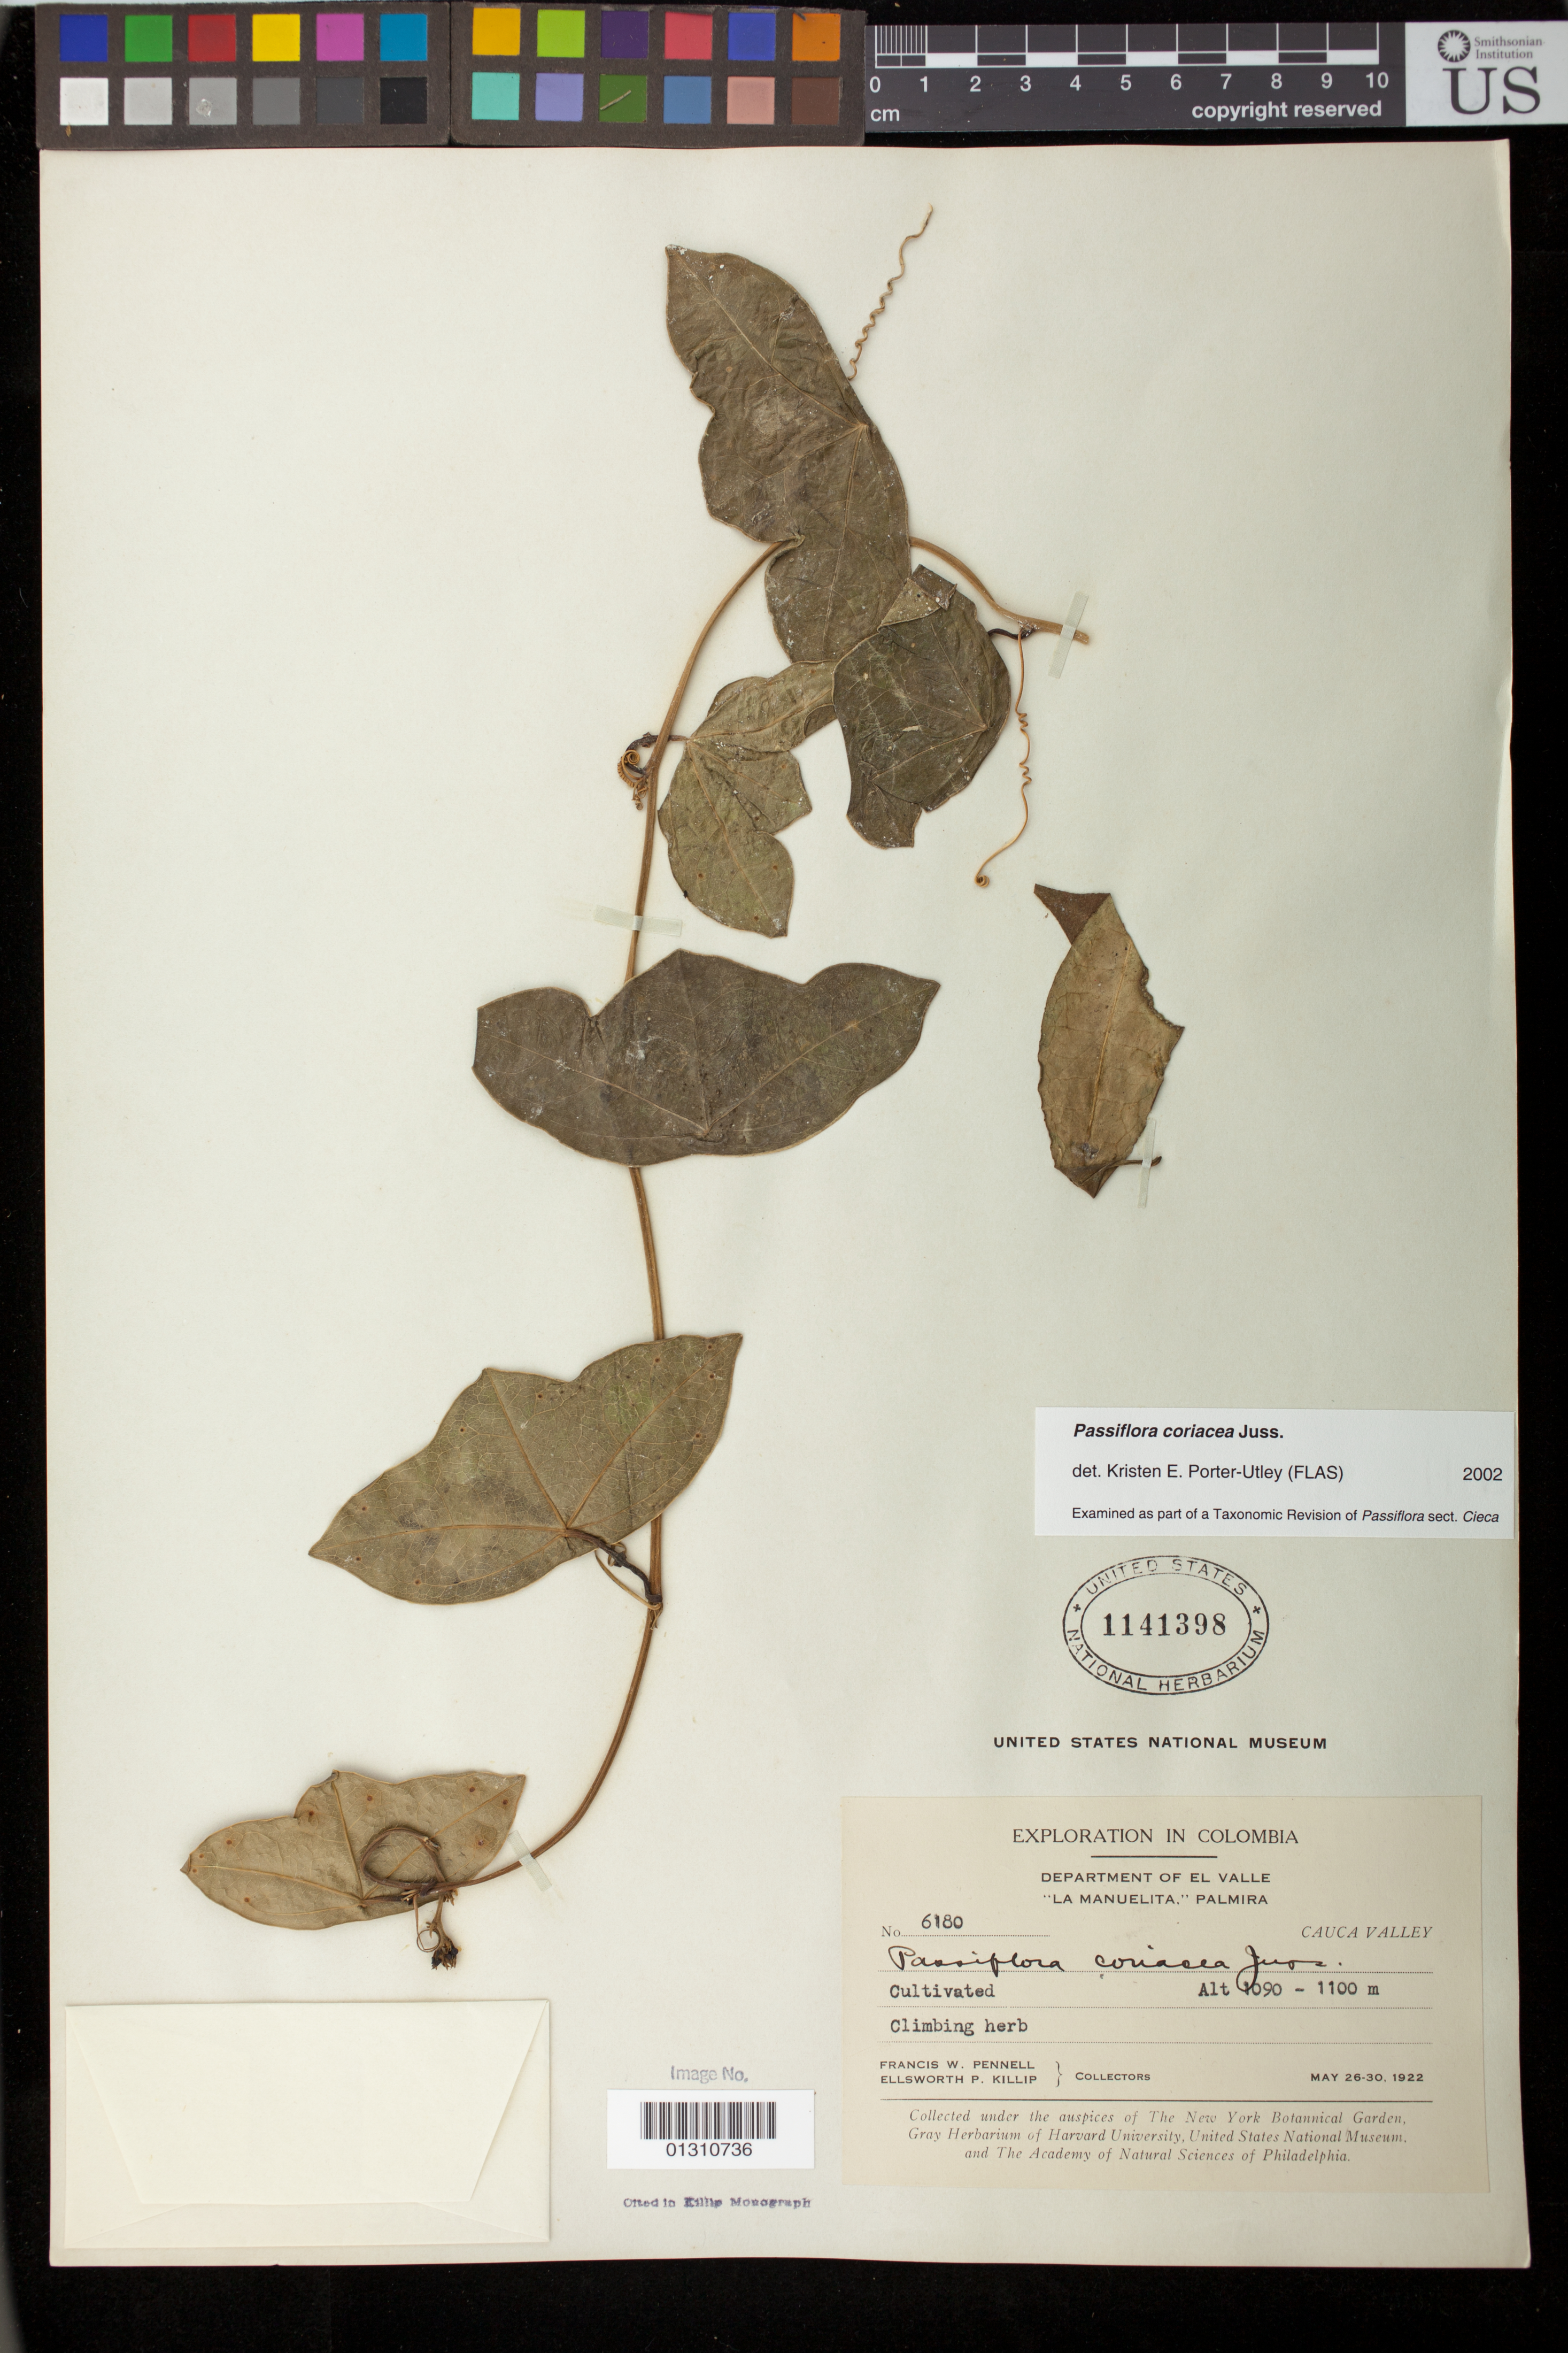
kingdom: Plantae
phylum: Tracheophyta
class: Magnoliopsida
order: Malpighiales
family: Passifloraceae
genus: Passiflora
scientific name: Passiflora coriacea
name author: A. Juss.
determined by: Porter-Utley, Kristen E.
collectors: F. W. Pennell & E. P. Killip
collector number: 6180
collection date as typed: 26 May 1922 to 30 May 1922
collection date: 1922-05-26/1922-05-30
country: Colombia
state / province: Valle del Cauca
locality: "La Manuelita" Palmira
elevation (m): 1090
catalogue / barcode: US 1141398